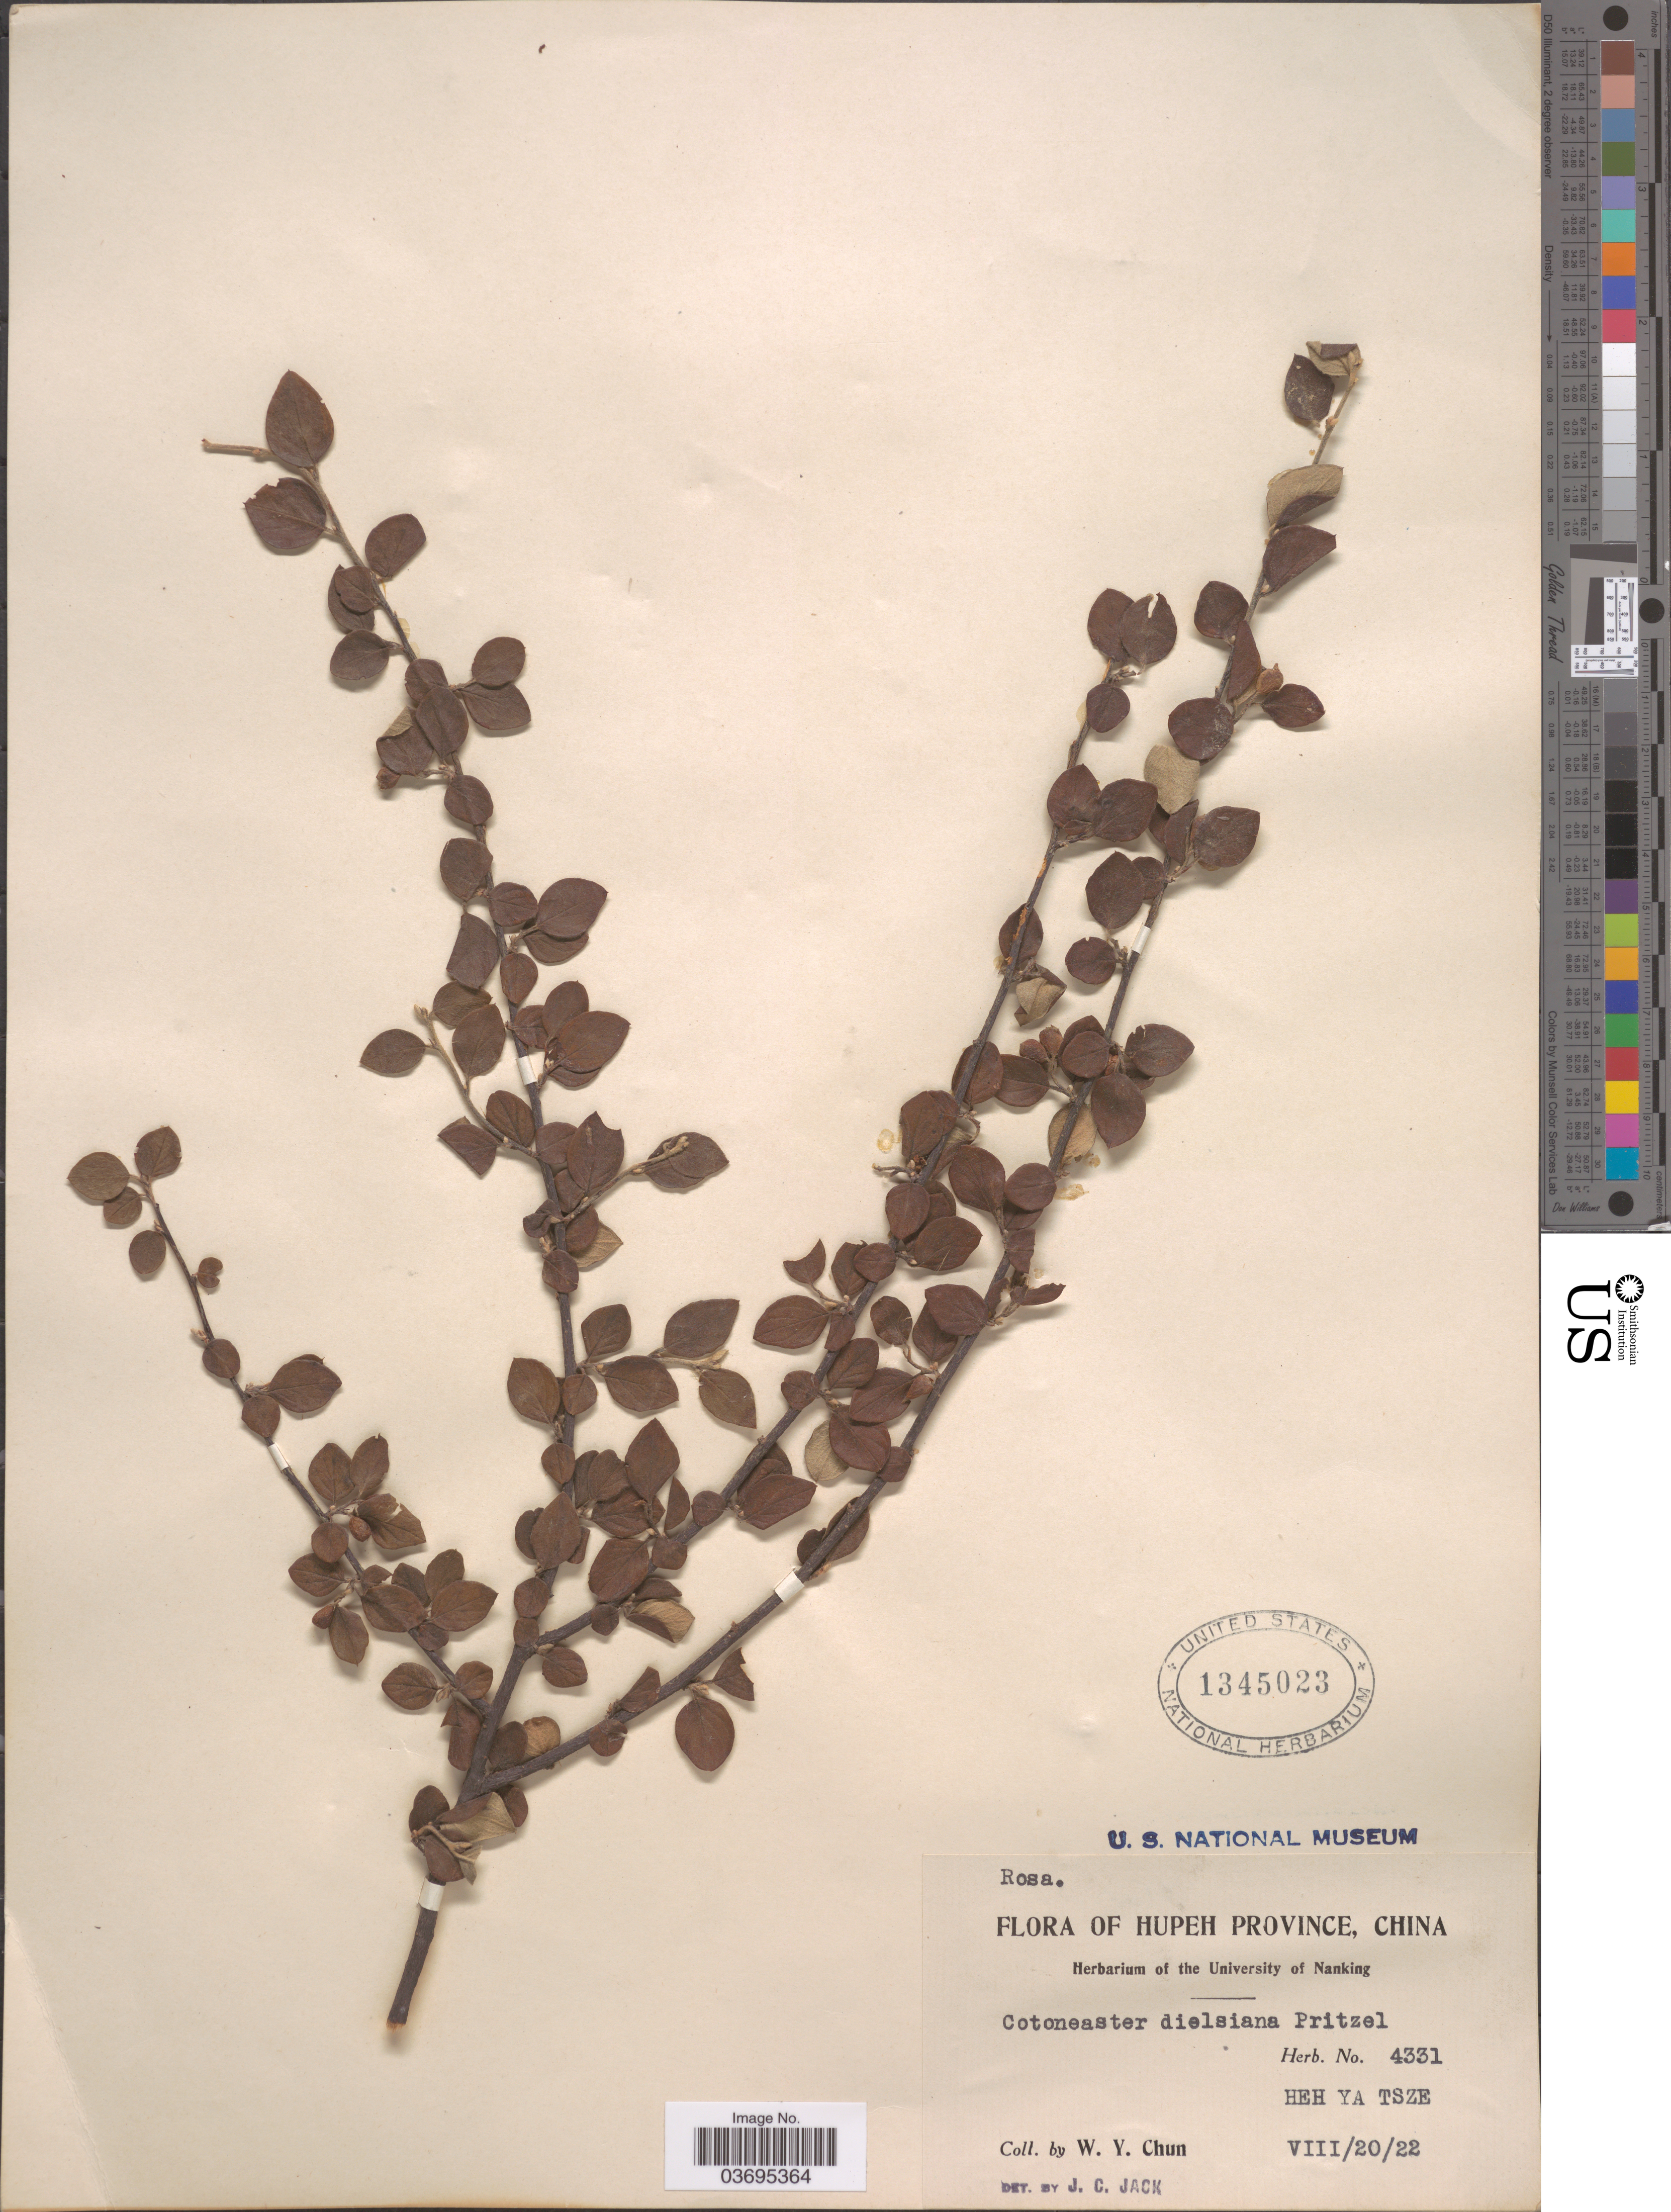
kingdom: Plantae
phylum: Tracheophyta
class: Magnoliopsida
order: Rosales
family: Rosaceae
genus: Cotoneaster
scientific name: Cotoneaster dielsianus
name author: E. Pritz. ex Diels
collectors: W. Y. Chun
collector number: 4331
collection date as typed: Transcribed d/m/y: 20/8/22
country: China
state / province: Hubei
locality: Hupeh Province. Heh Ya Tsze.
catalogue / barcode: US 1345023